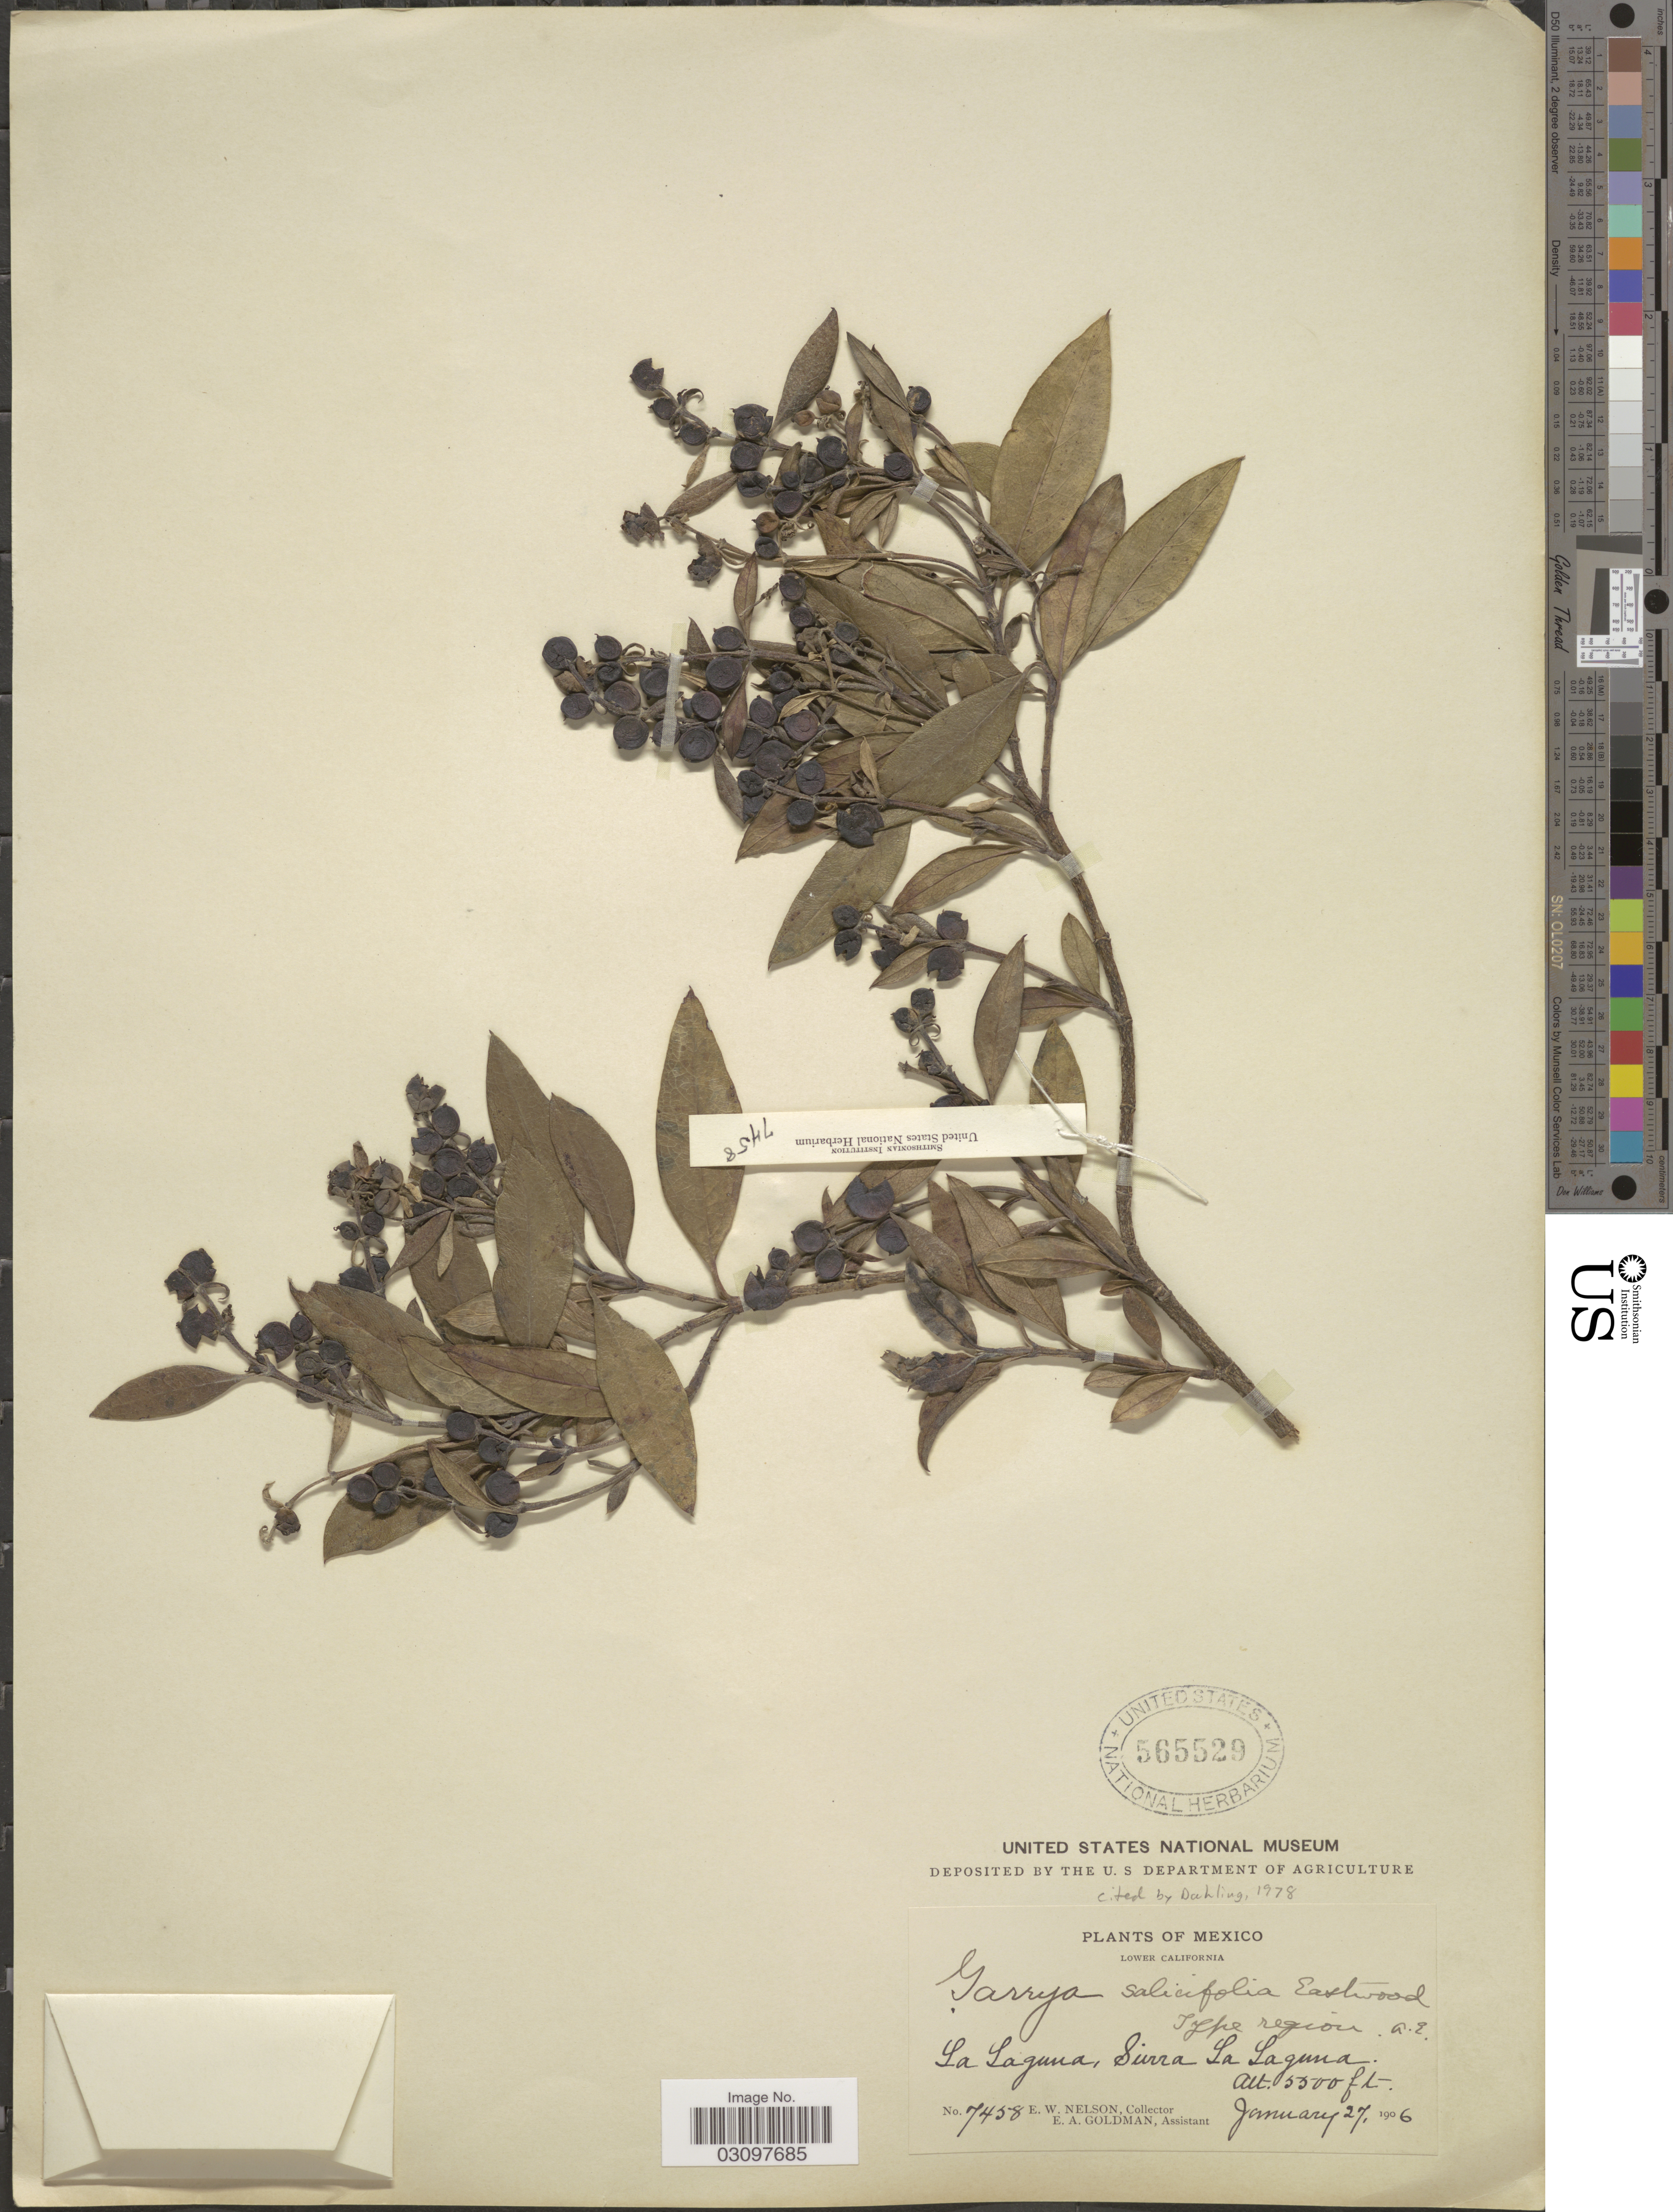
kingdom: Plantae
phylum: Tracheophyta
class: Magnoliopsida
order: Garryales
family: Garryaceae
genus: Garrya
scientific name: Garrya salicifolia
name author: Eastw.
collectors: E. W. Nelson & E. A. Goldman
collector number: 7458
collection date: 1906-01-27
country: Mexico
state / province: Baja California Sur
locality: Lower California. La Laguna, Sierra La Laguna.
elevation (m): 1676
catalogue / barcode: US 565529